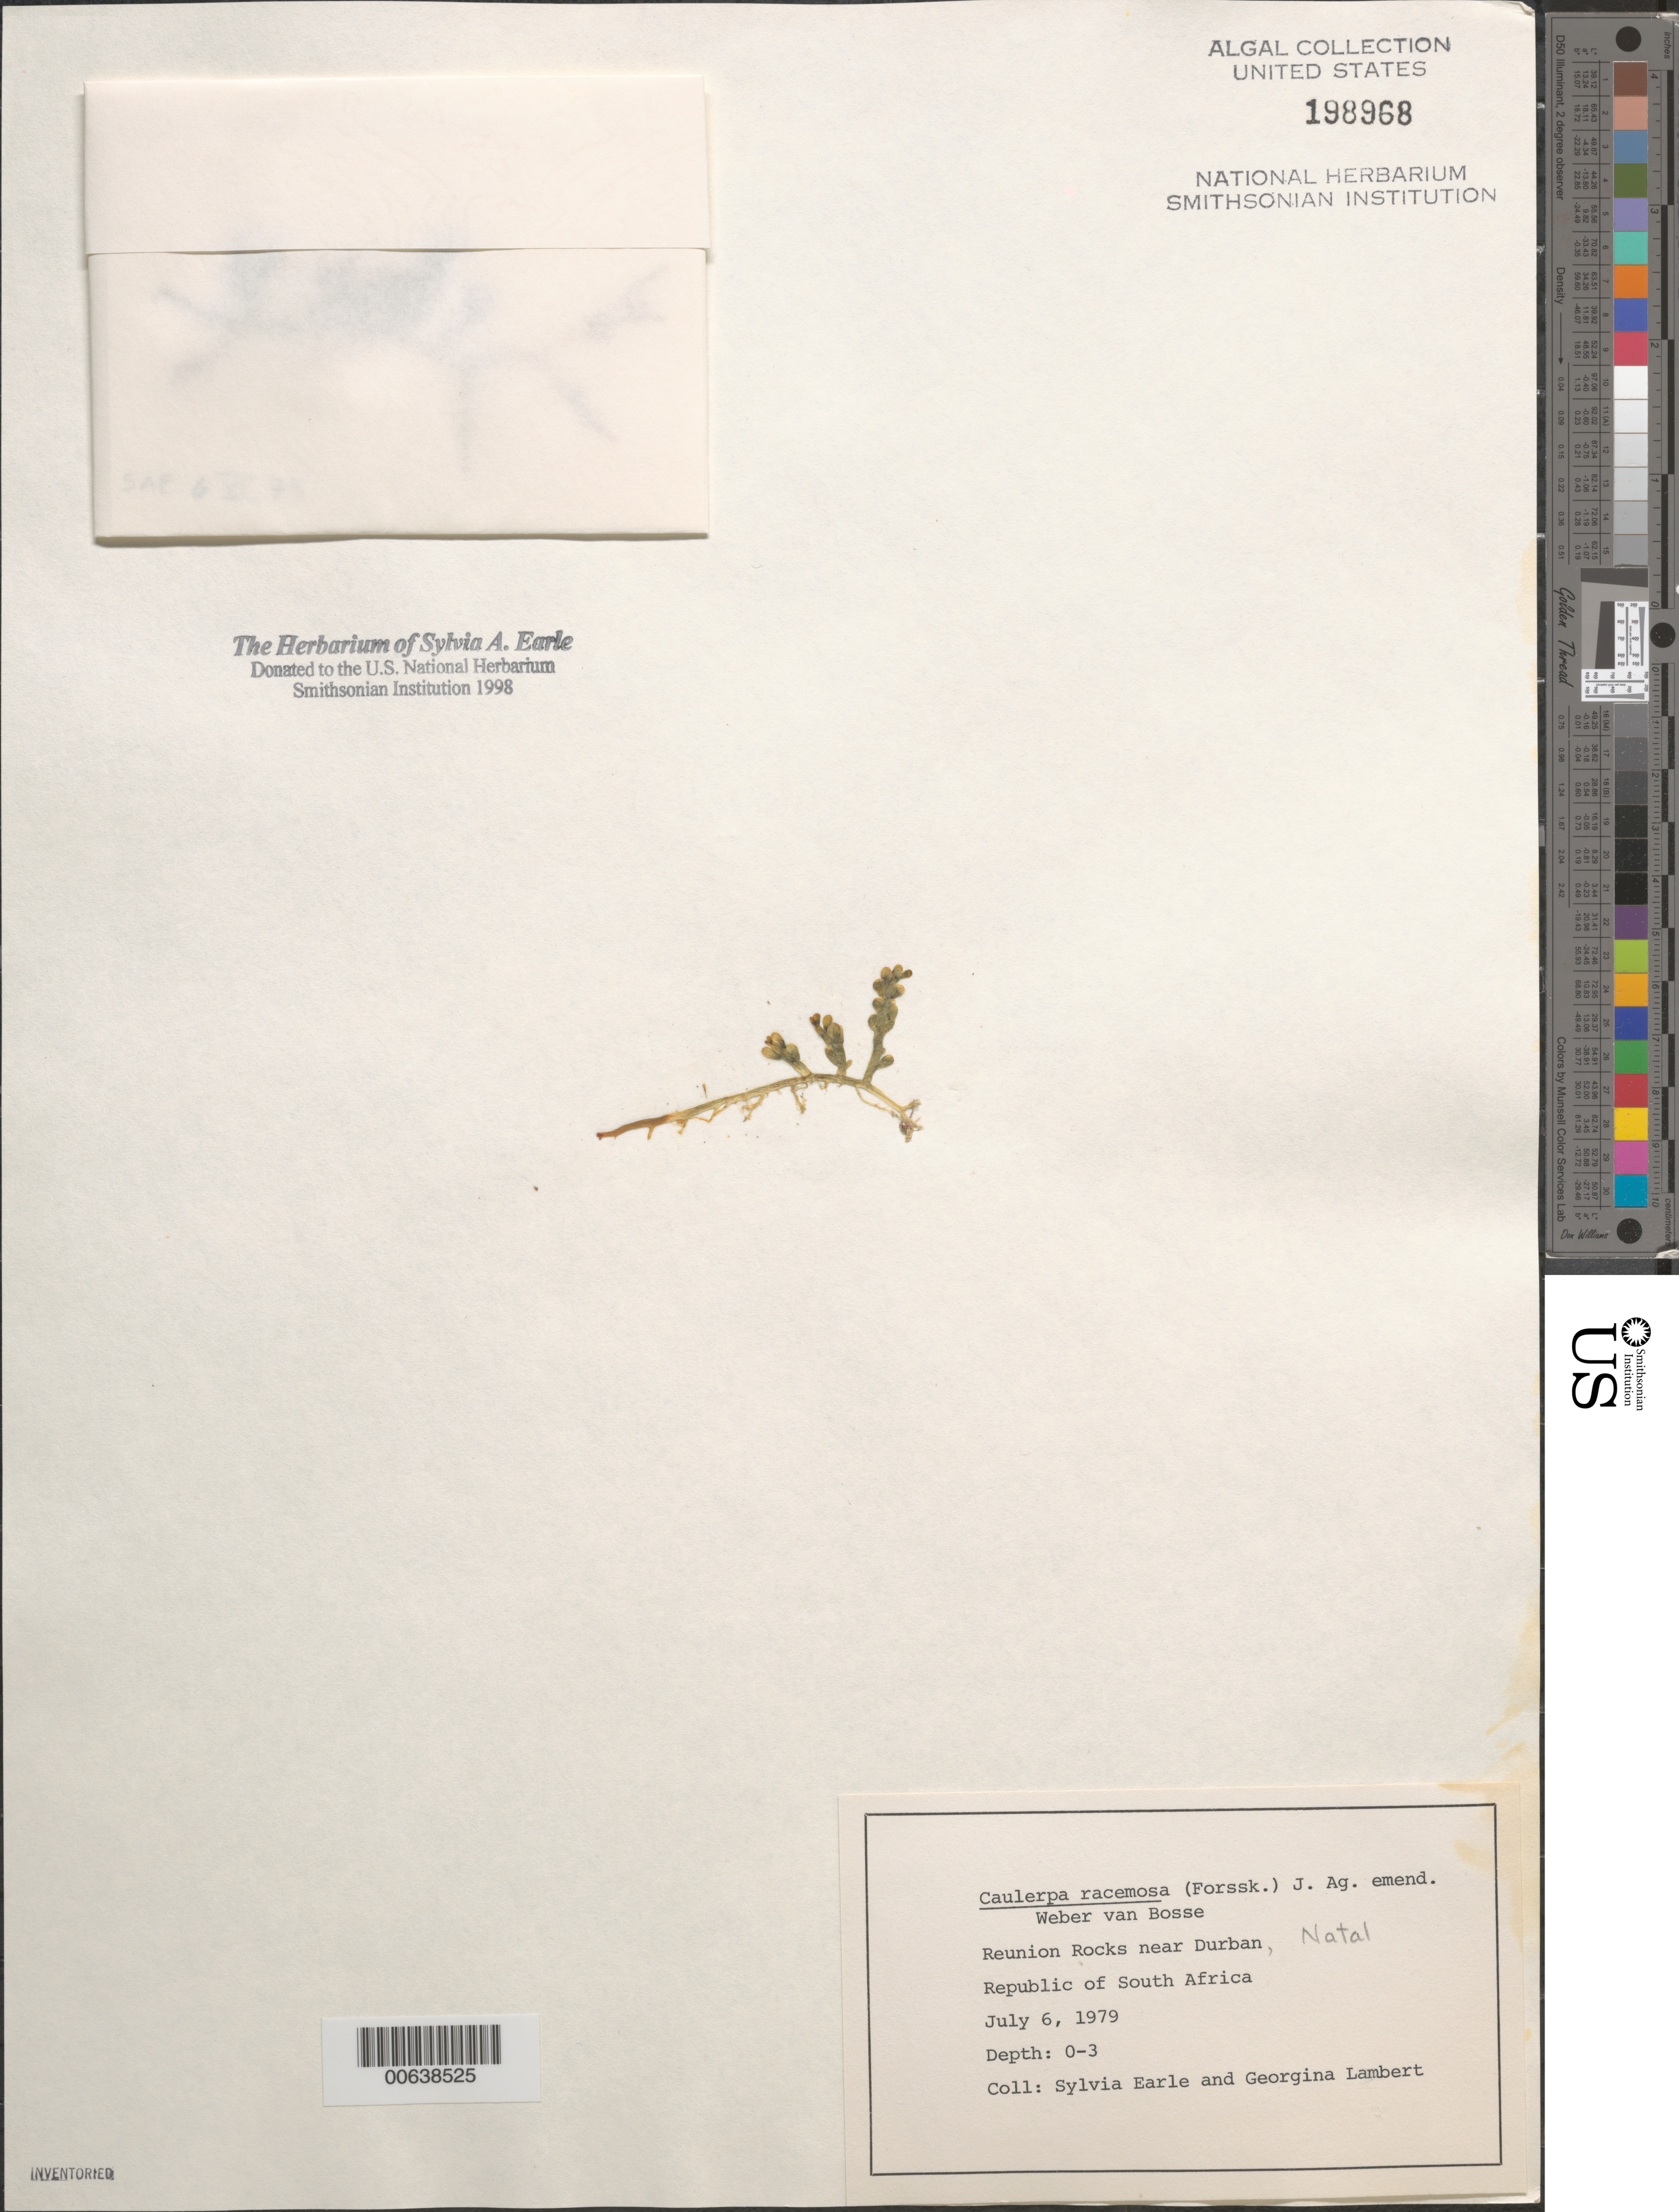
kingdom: Plantae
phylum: Chlorophyta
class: Ulvophyceae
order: Bryopsidales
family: Caulerpaceae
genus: Caulerpa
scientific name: Caulerpa racemosa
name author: (Forssk.) J. Agardh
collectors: S. A. Earle & G. Lambert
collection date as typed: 06 Jul 1979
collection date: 1979-07-06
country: South Africa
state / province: KwaZulu-Natal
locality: Reunion Rocks near Durban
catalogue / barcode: US 198968